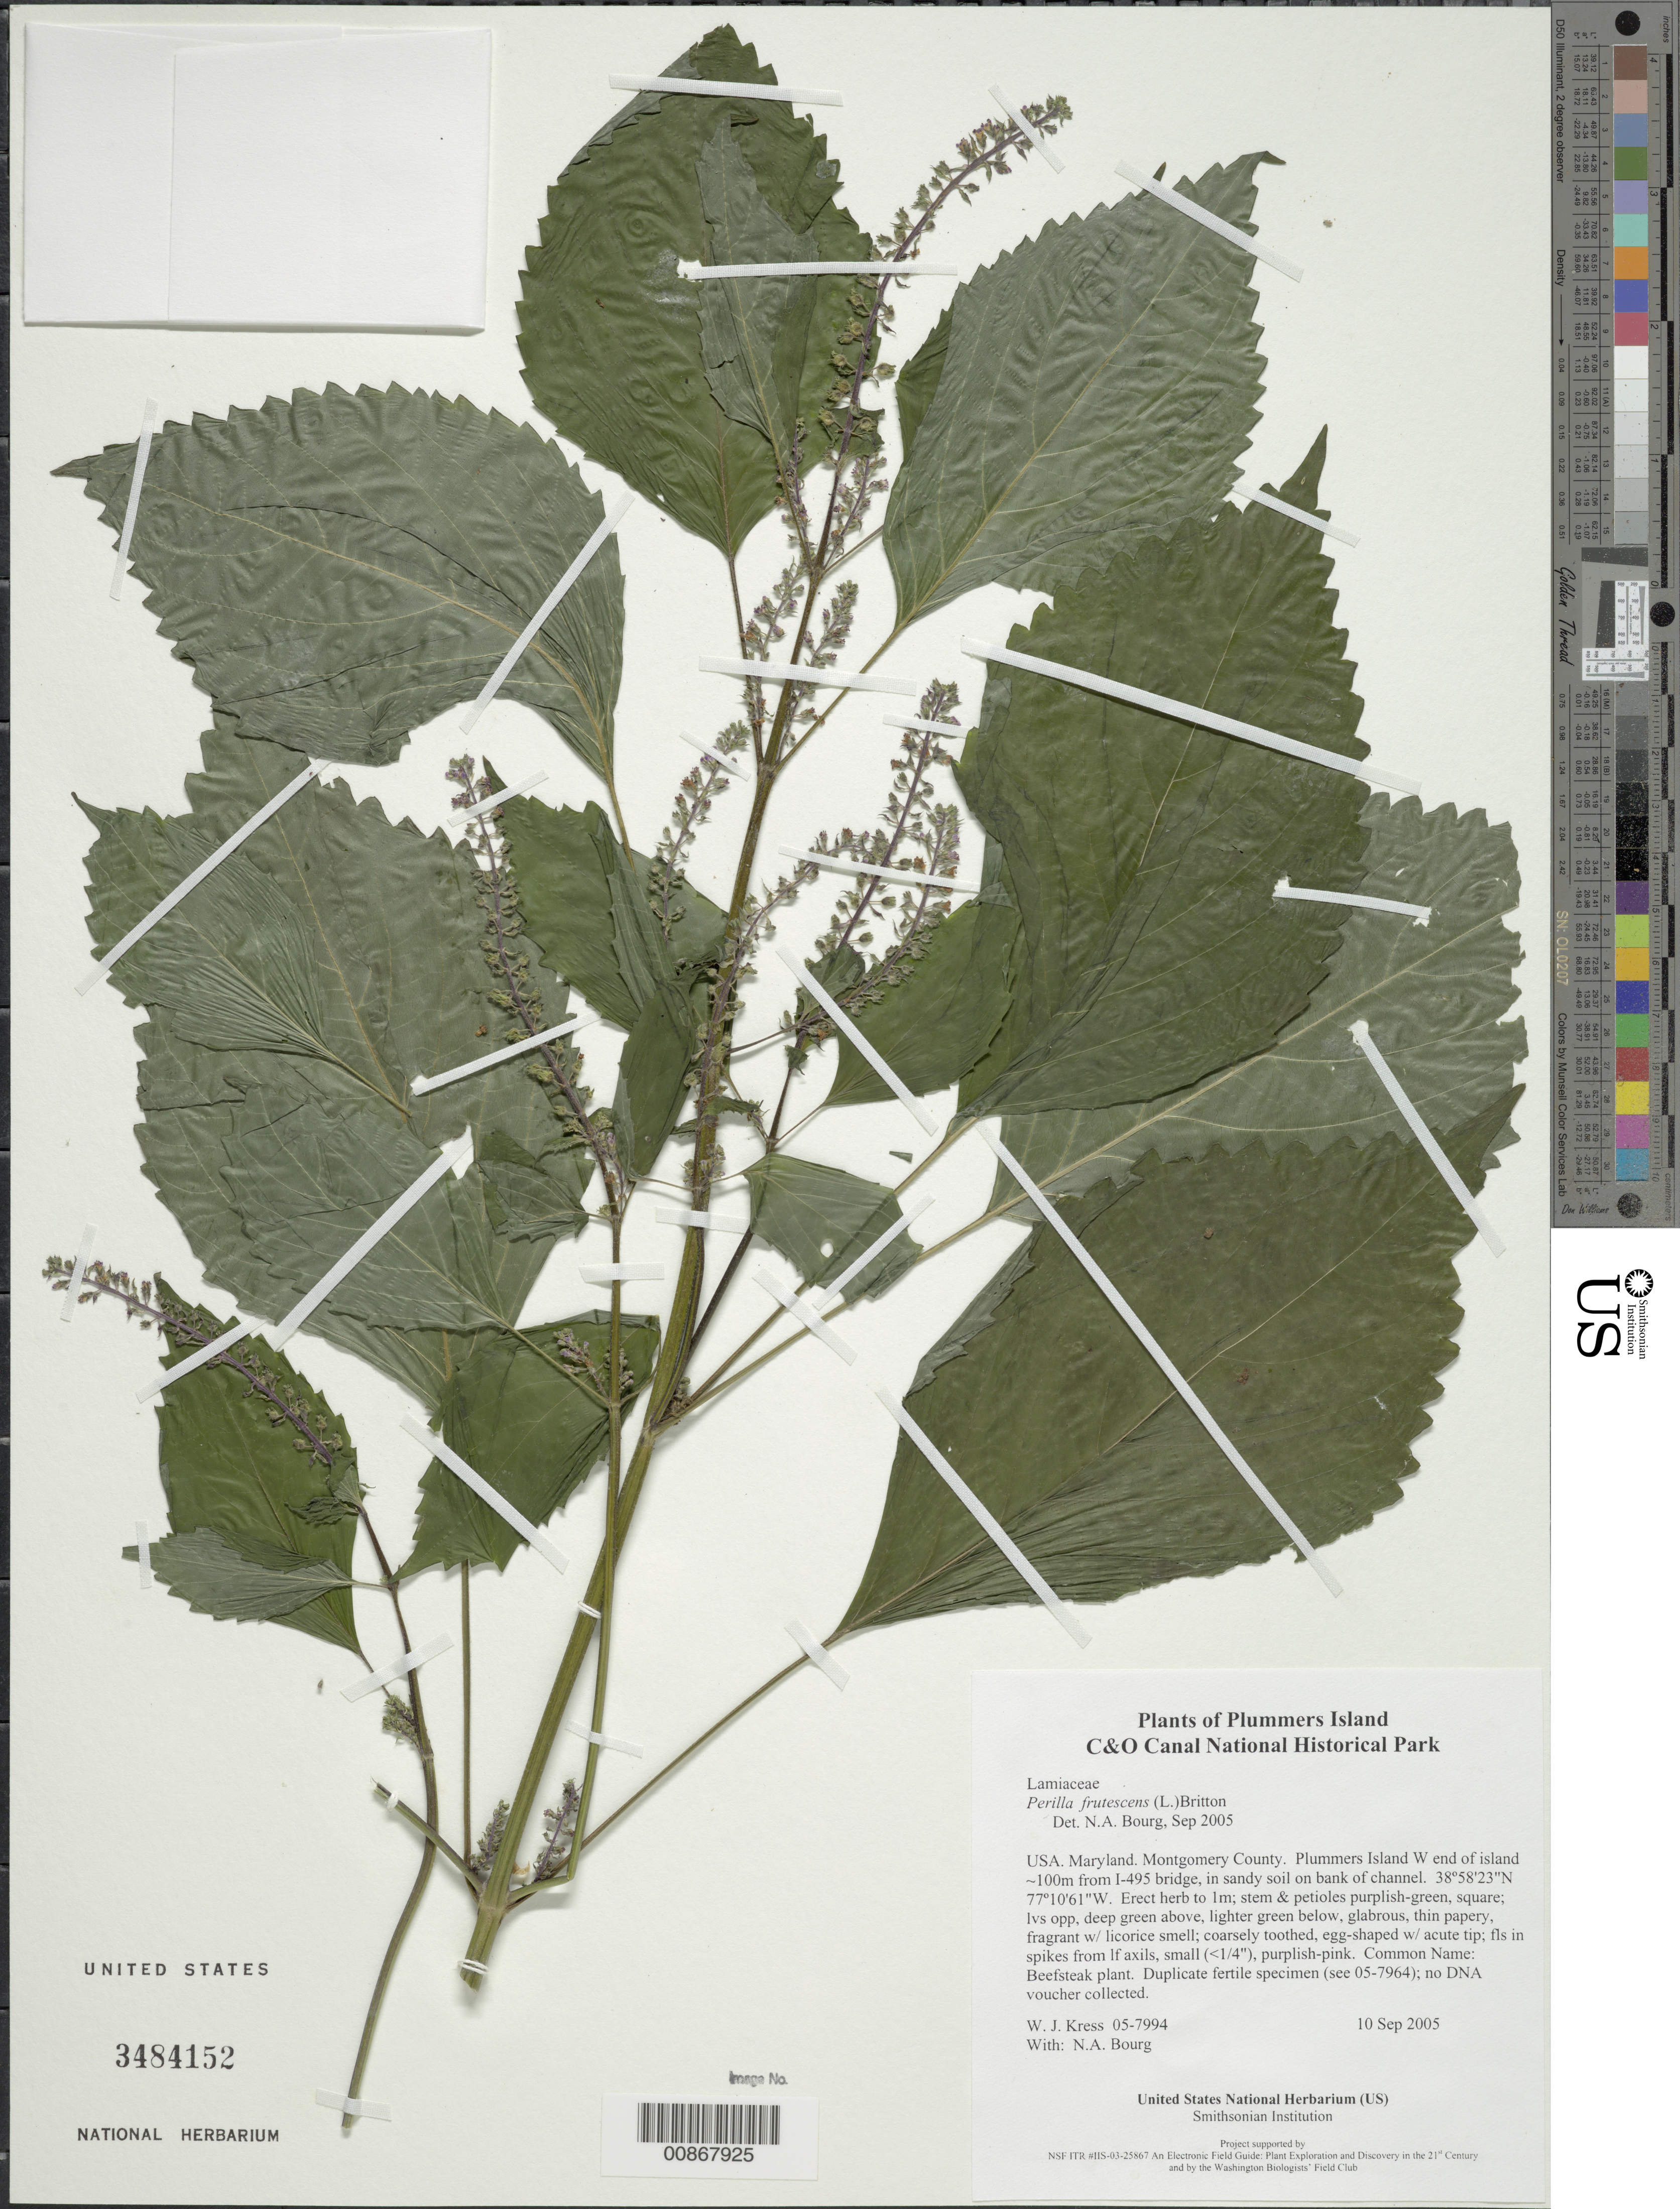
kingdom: Plantae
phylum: Tracheophyta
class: Magnoliopsida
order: Lamiales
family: Lamiaceae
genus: Perilla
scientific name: Perilla frutescens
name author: (L.) Britton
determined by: Bourg, N. A.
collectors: W. J. Kress & N. A. Bourg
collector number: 05-7994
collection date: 2005-09-10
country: United States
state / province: Maryland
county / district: Montgomery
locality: Chesapeake and Ohio Canal National Historical Park, Plummers Island W end of island ~100m from I-495 bridge, in sandy soil on bank of channel.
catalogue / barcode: US 3484152